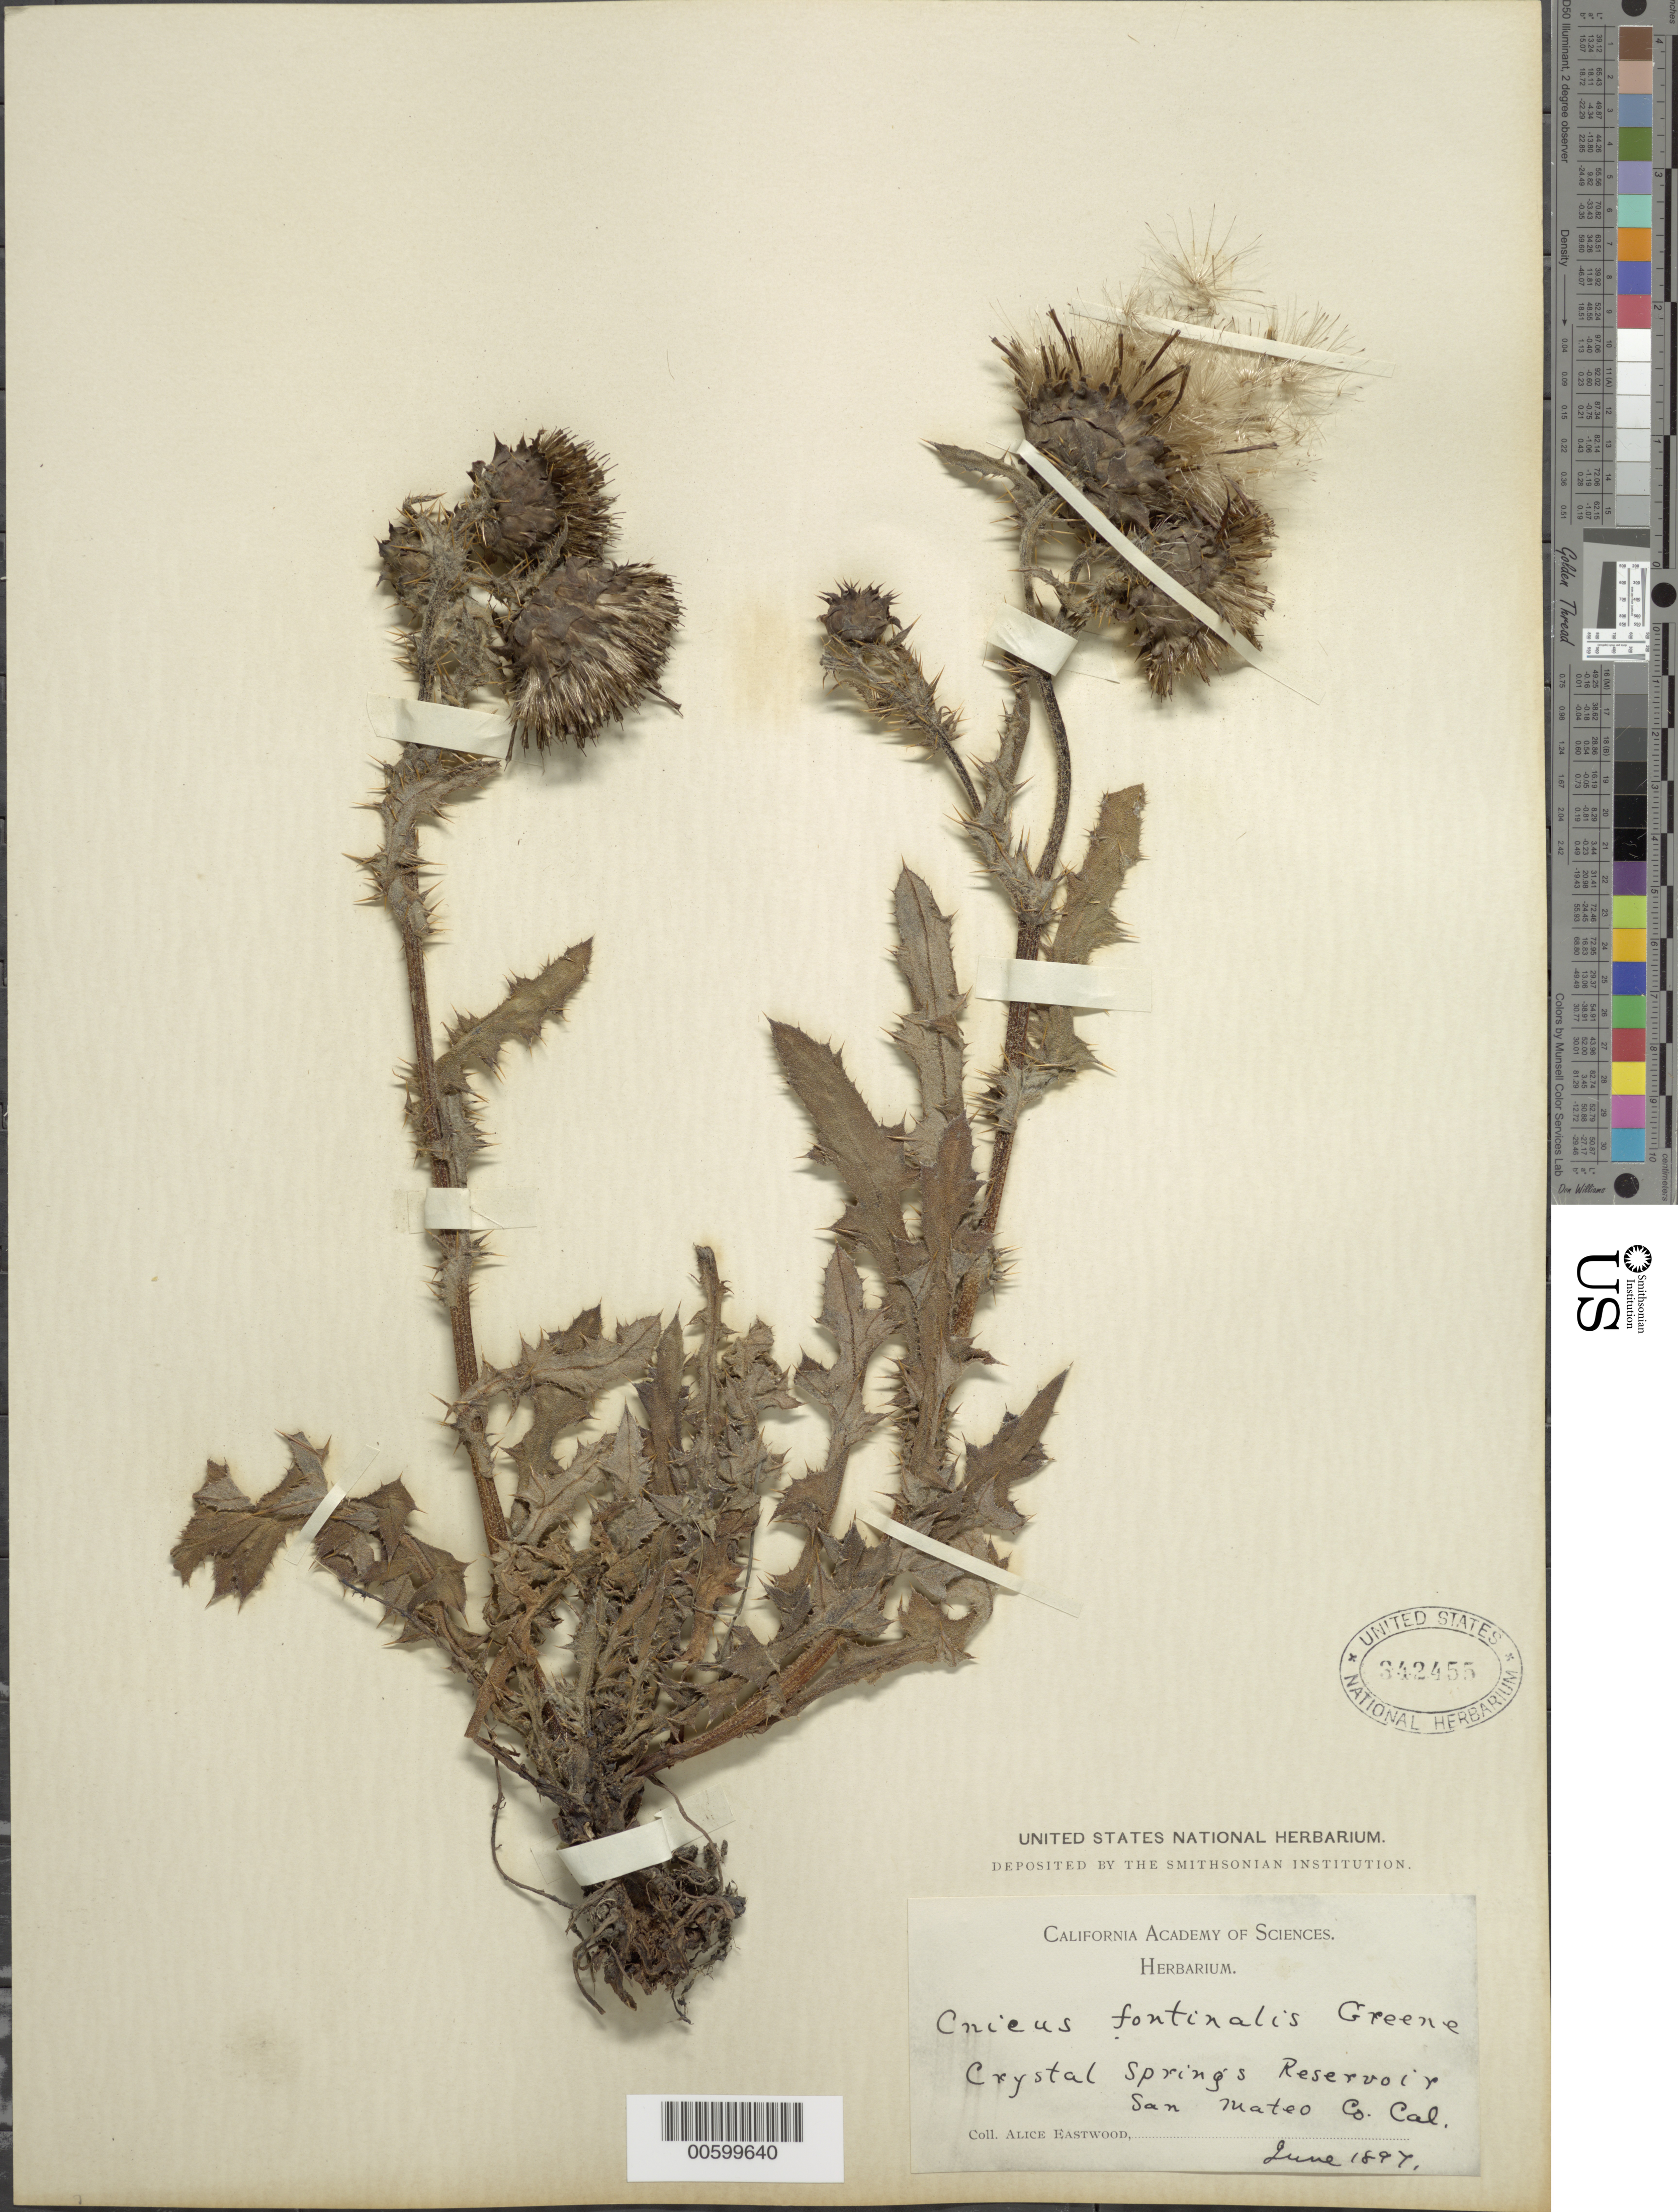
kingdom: Plantae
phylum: Tracheophyta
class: Magnoliopsida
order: Asterales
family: Asteraceae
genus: Cirsium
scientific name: Cirsium fontinale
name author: (Greene) Jeps.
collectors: A. Eastwood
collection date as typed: Jun 1897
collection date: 1897-06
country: United States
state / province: California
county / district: San Mateo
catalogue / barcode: US 342455